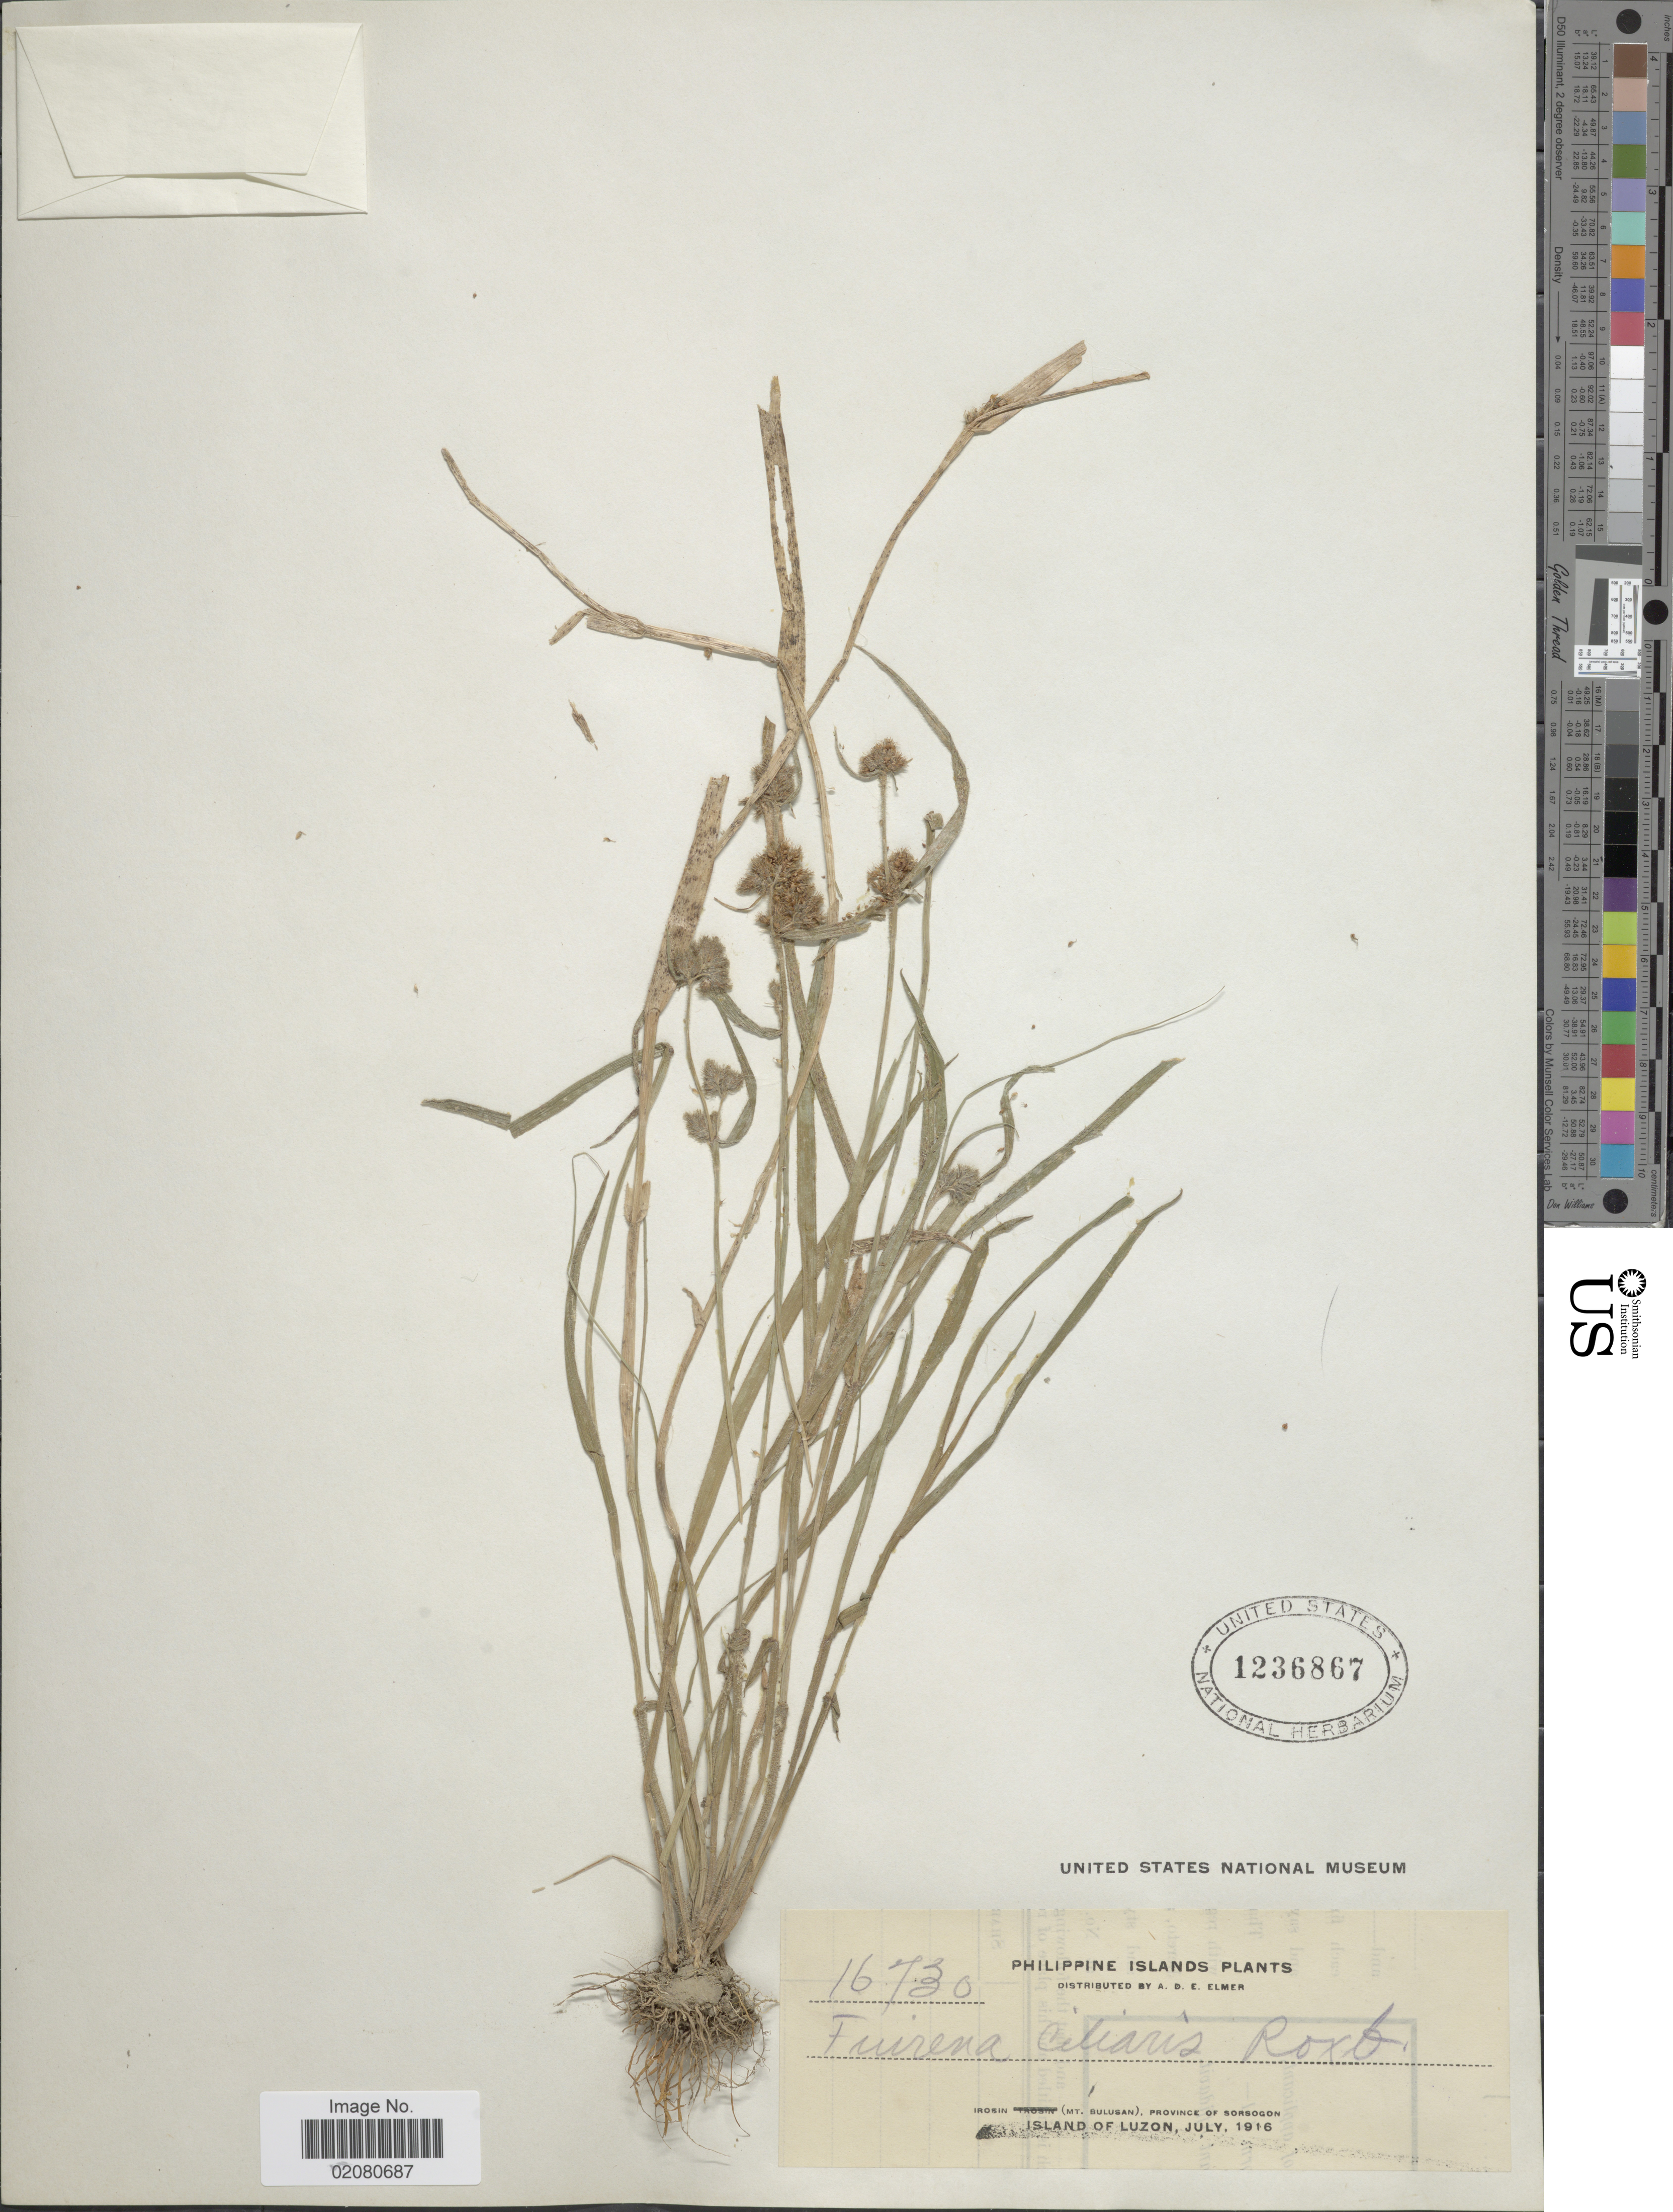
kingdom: Plantae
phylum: Tracheophyta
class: Liliopsida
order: Poales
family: Cyperaceae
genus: Fuirena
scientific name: Fuirena ciliaris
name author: (L.) Roxb.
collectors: A. D. E. Elmer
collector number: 16730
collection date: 1916-07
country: Philippines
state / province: Bicol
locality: Irosin (Mt. Bulusan) Province of sorsogon. Island of Luzon.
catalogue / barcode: US 1236867